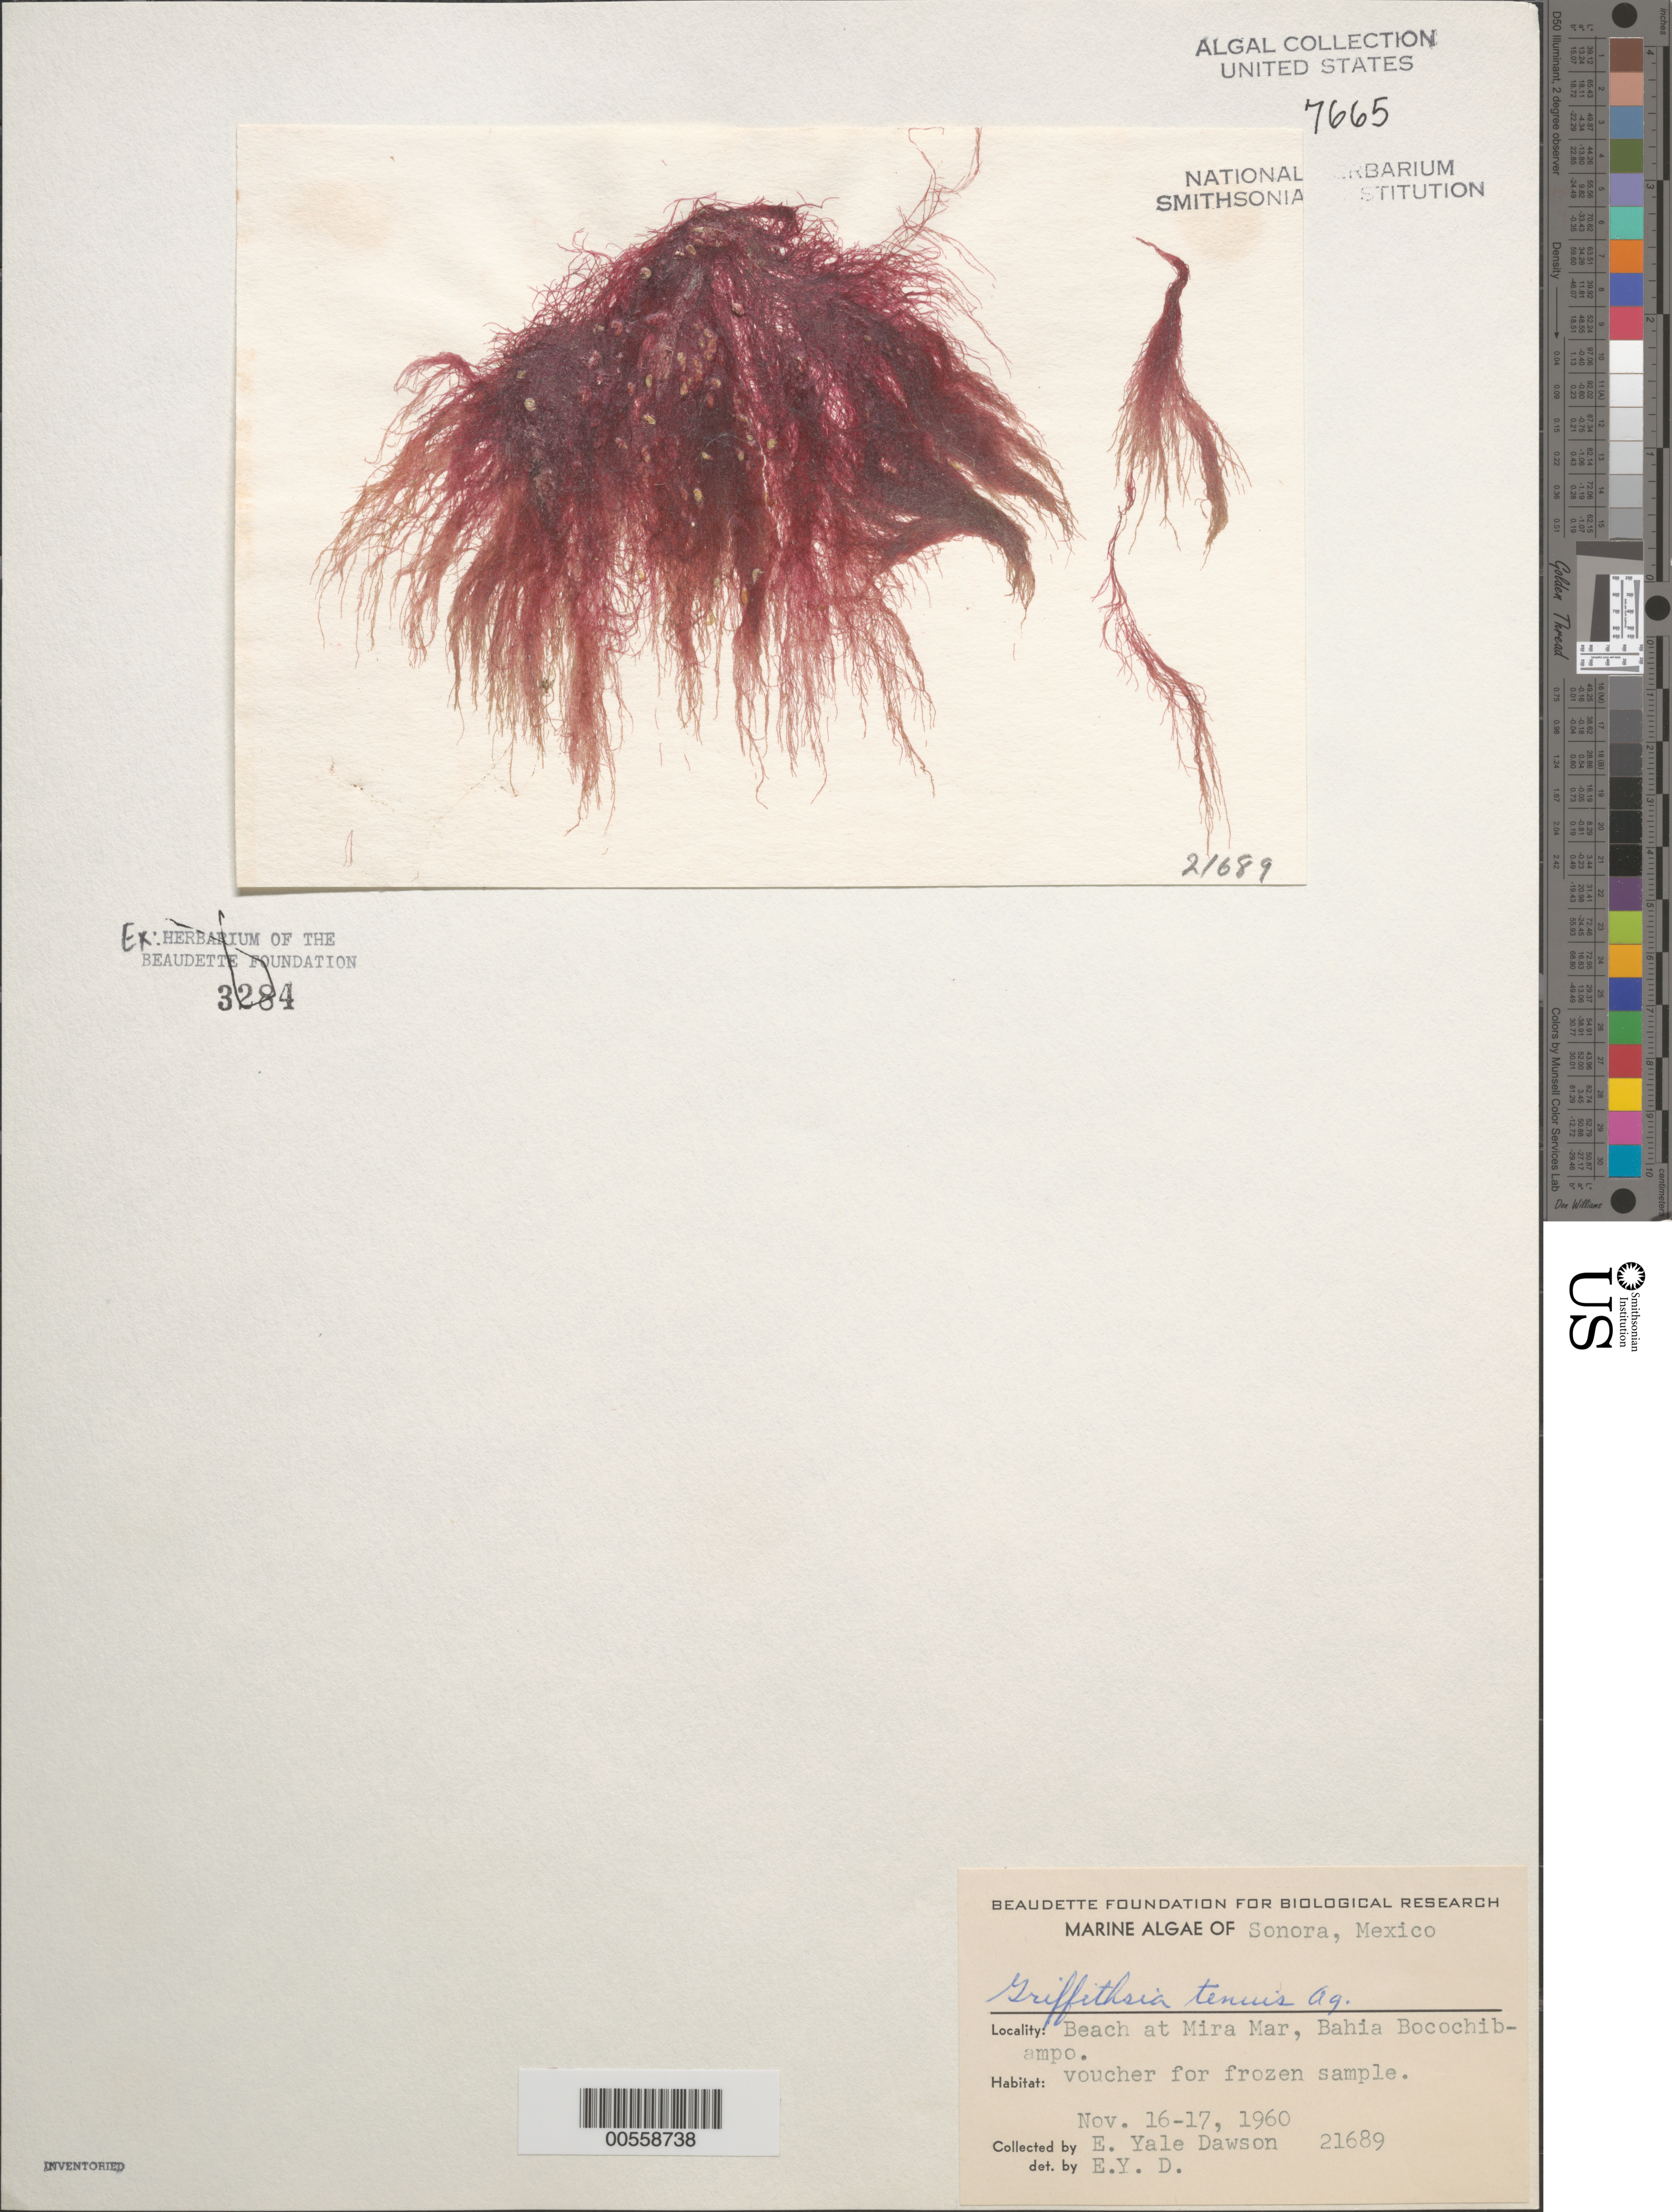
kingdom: Plantae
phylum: Rhodophyta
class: Florideophyceae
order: Ceramiales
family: Wrangeliaceae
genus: Anotrichium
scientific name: Anotrichium tenue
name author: (C. Agardh) Nägeli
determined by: Algae name updating Project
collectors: E. Y. Dawson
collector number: EYD 21689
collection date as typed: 16 Nov 1960 TO 17 Nov 1960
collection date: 1960-11-16/1960-11-17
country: Mexico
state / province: Sonora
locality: Miramar, Bahia Bocochibampo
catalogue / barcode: US 7665